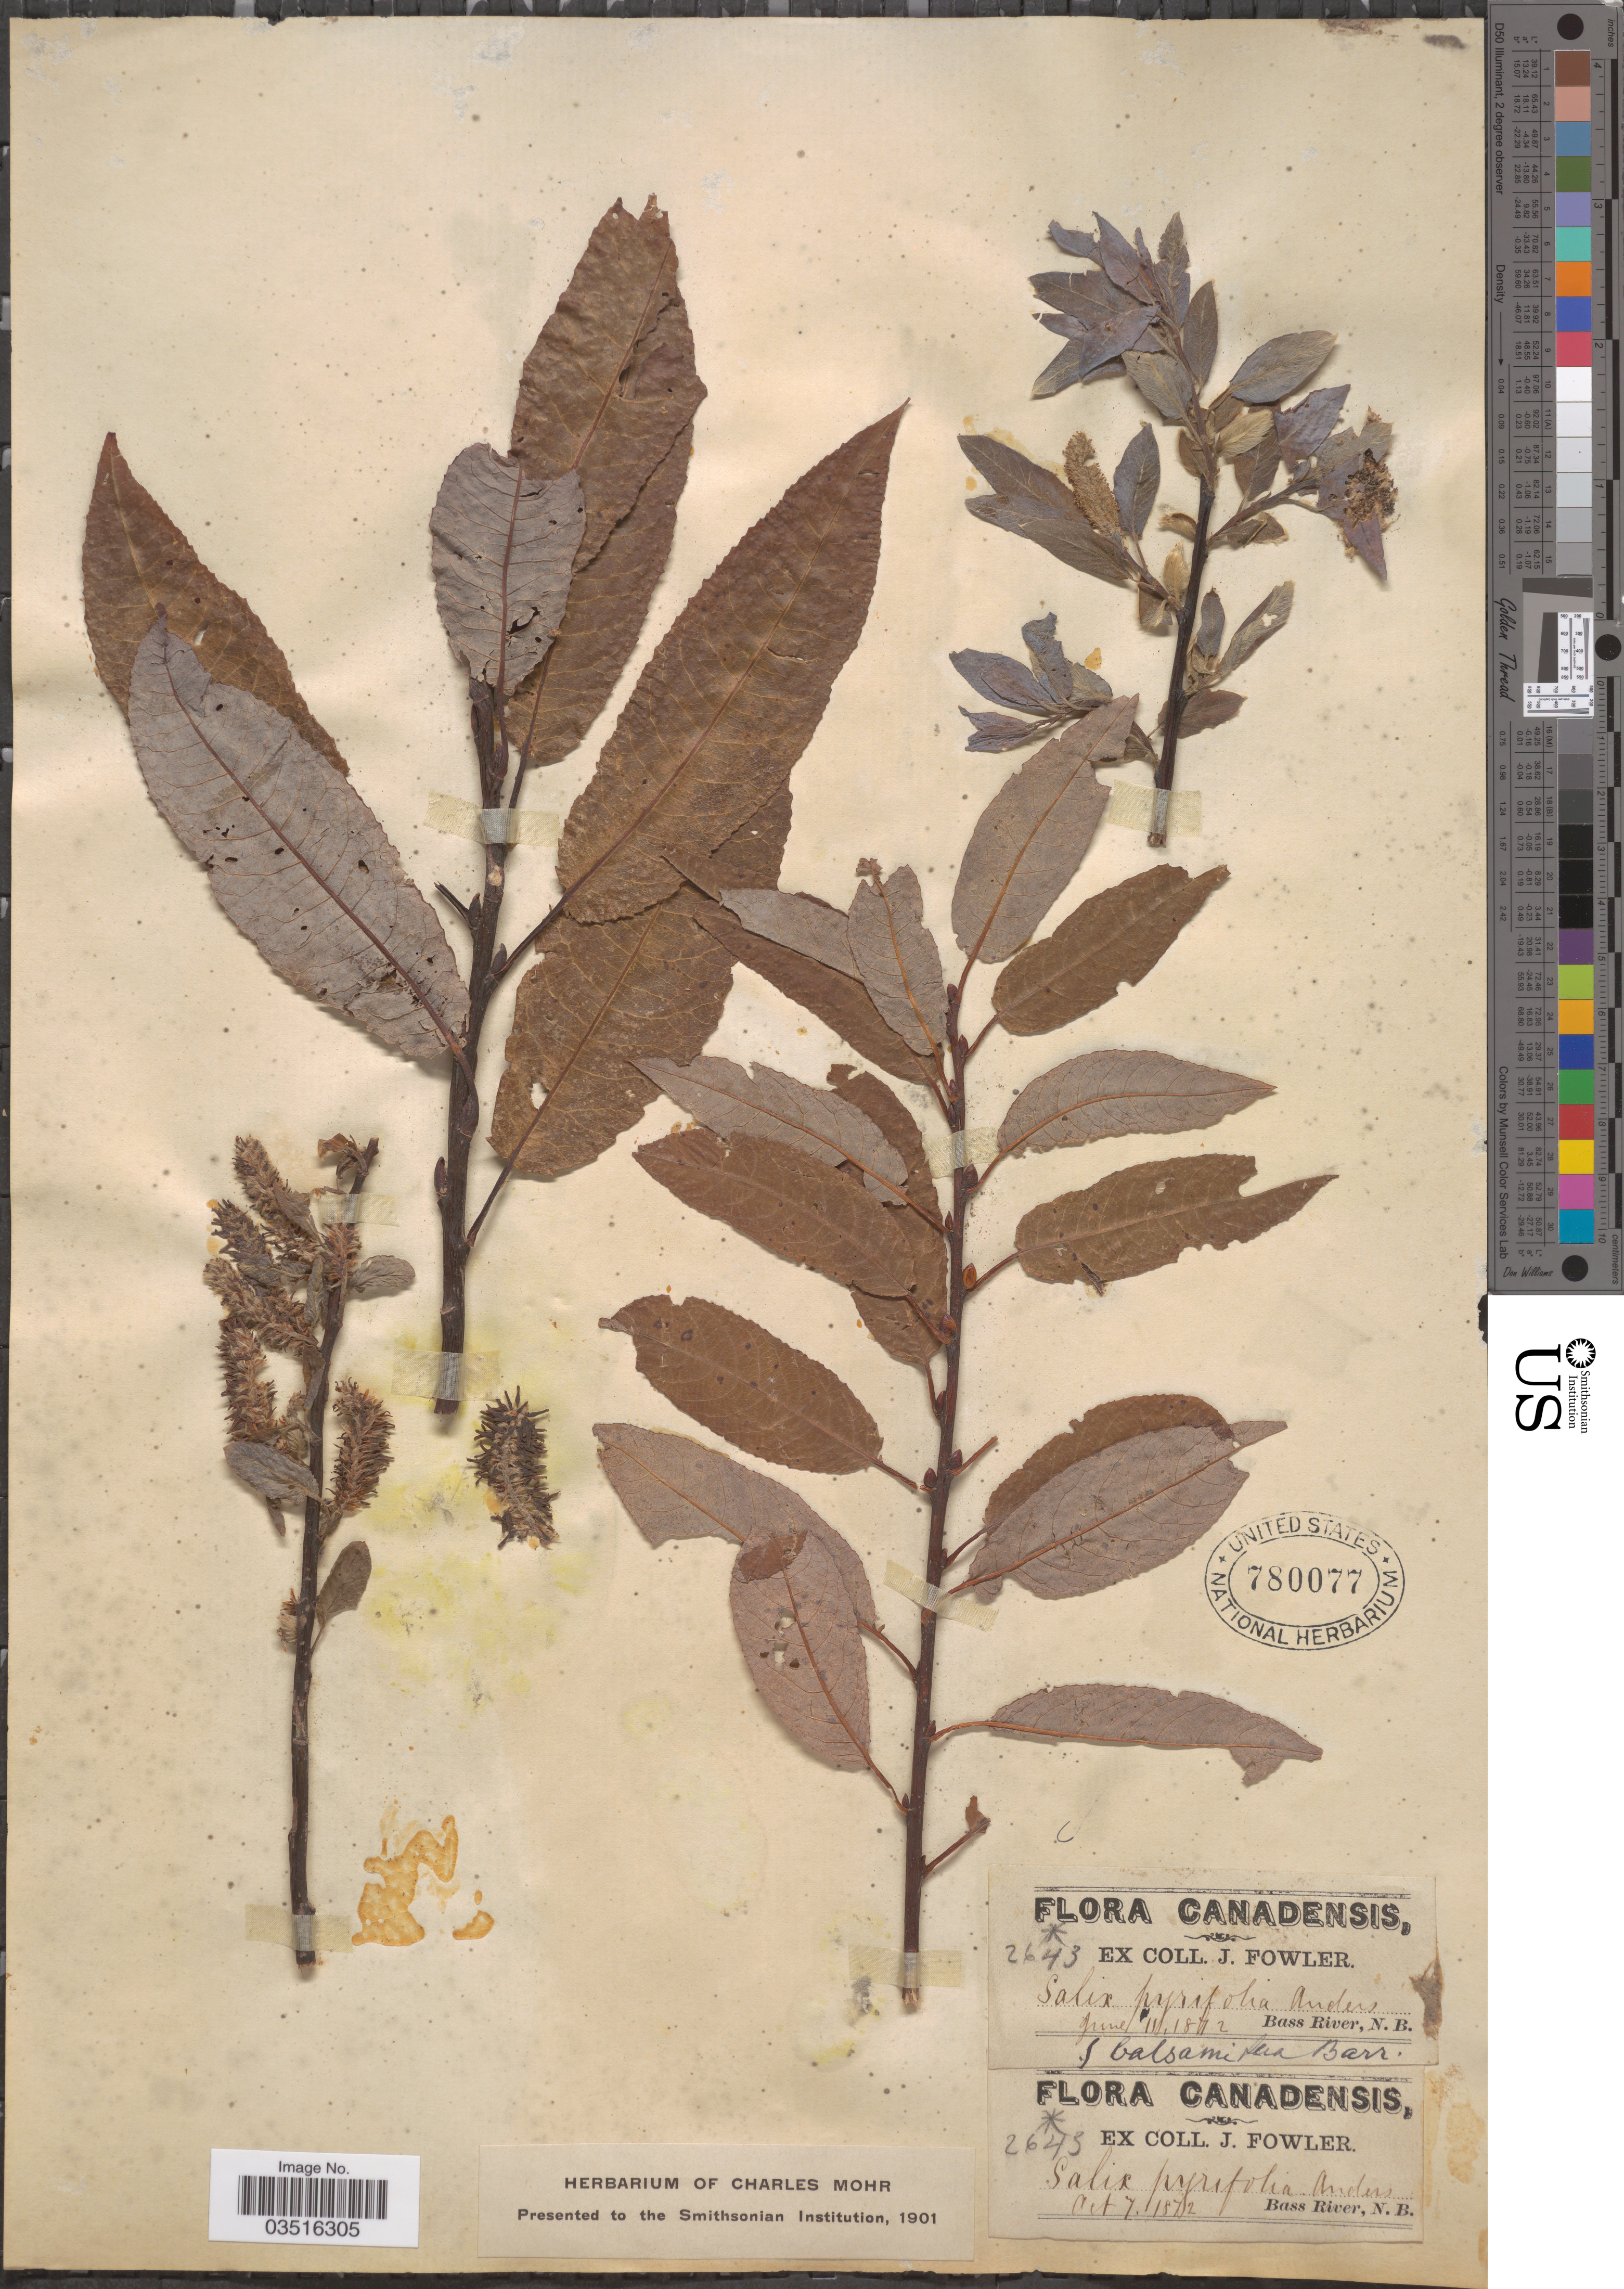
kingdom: Plantae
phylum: Tracheophyta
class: Magnoliopsida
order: Malpighiales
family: Salicaceae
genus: Salix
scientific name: Salix pyrifolia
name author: Ledeb.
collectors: J. Fowler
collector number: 2643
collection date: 1872-06-11/1872-10-07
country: Canada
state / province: New Brunswick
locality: Bass River.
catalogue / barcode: US 780077